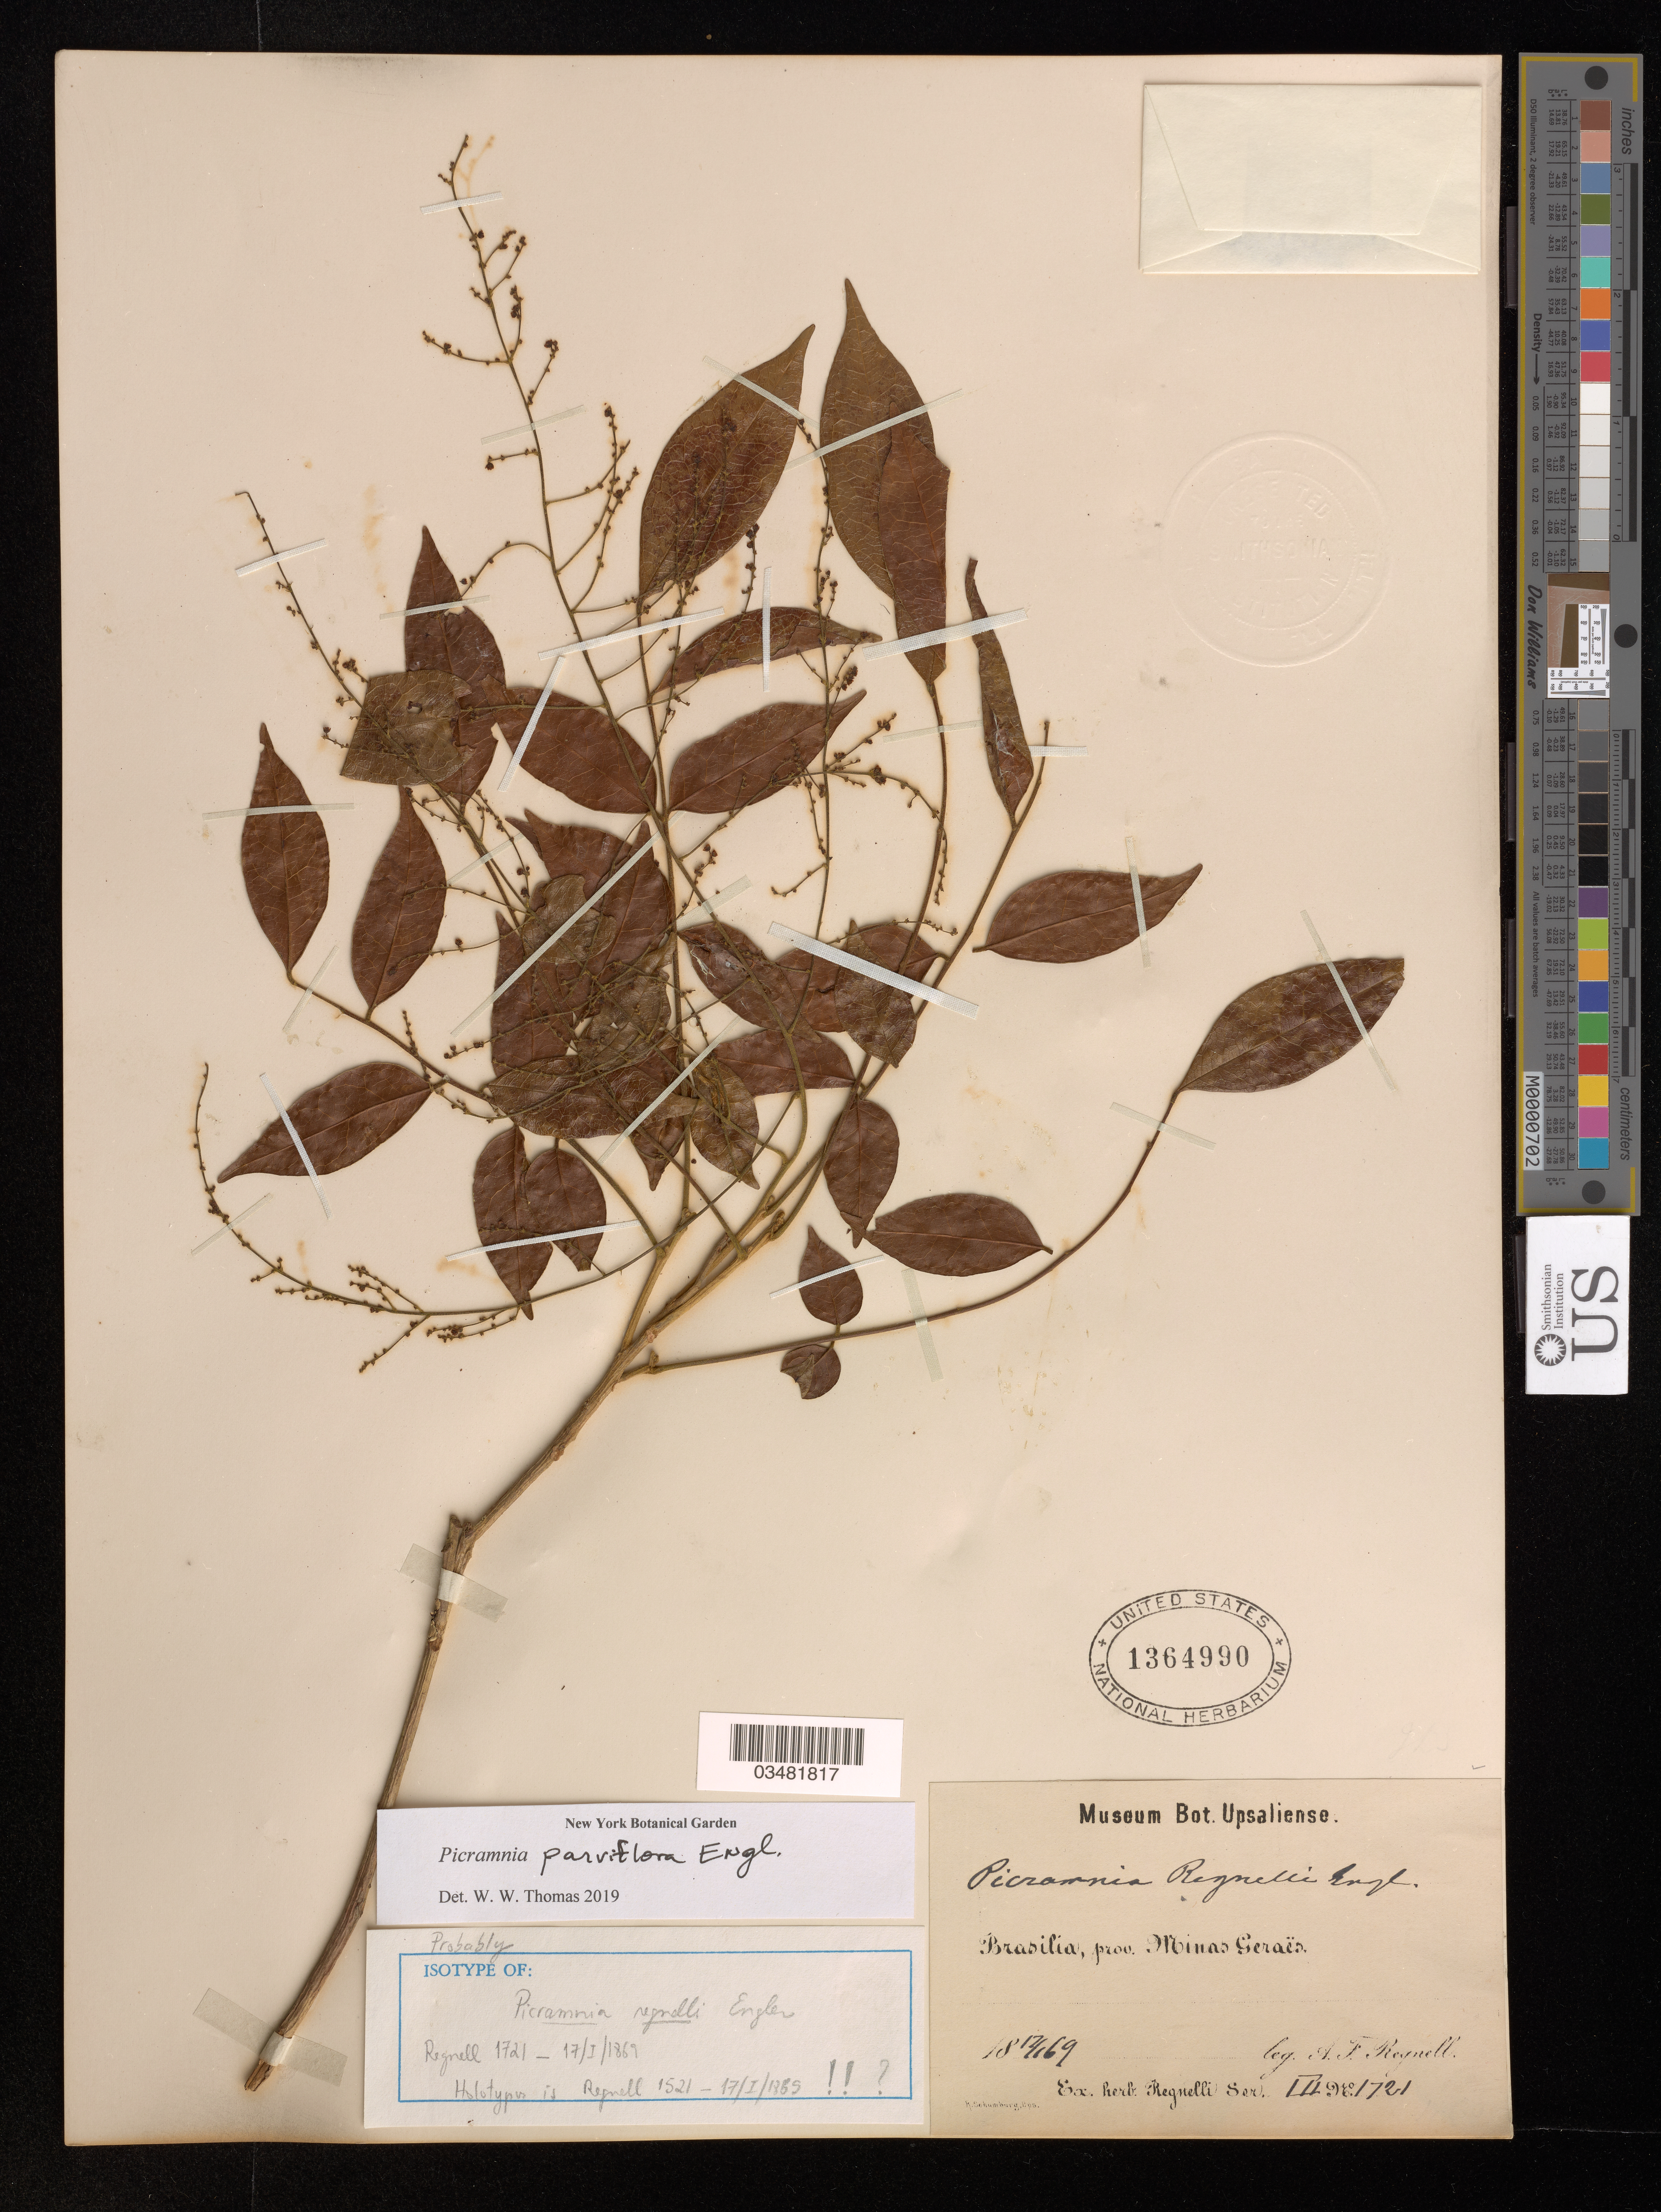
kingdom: Plantae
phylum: Tracheophyta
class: Magnoliopsida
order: Picramniales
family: Picramniaceae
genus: Picramnia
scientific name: Picramnia regnellii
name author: Engl.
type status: Isotype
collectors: A. Regnell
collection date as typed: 18 12/1 69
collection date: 1869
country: Brazil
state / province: Minas Gerais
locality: Brazilia. Prov. Minas Geraes. Caldas.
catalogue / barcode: US 1364990